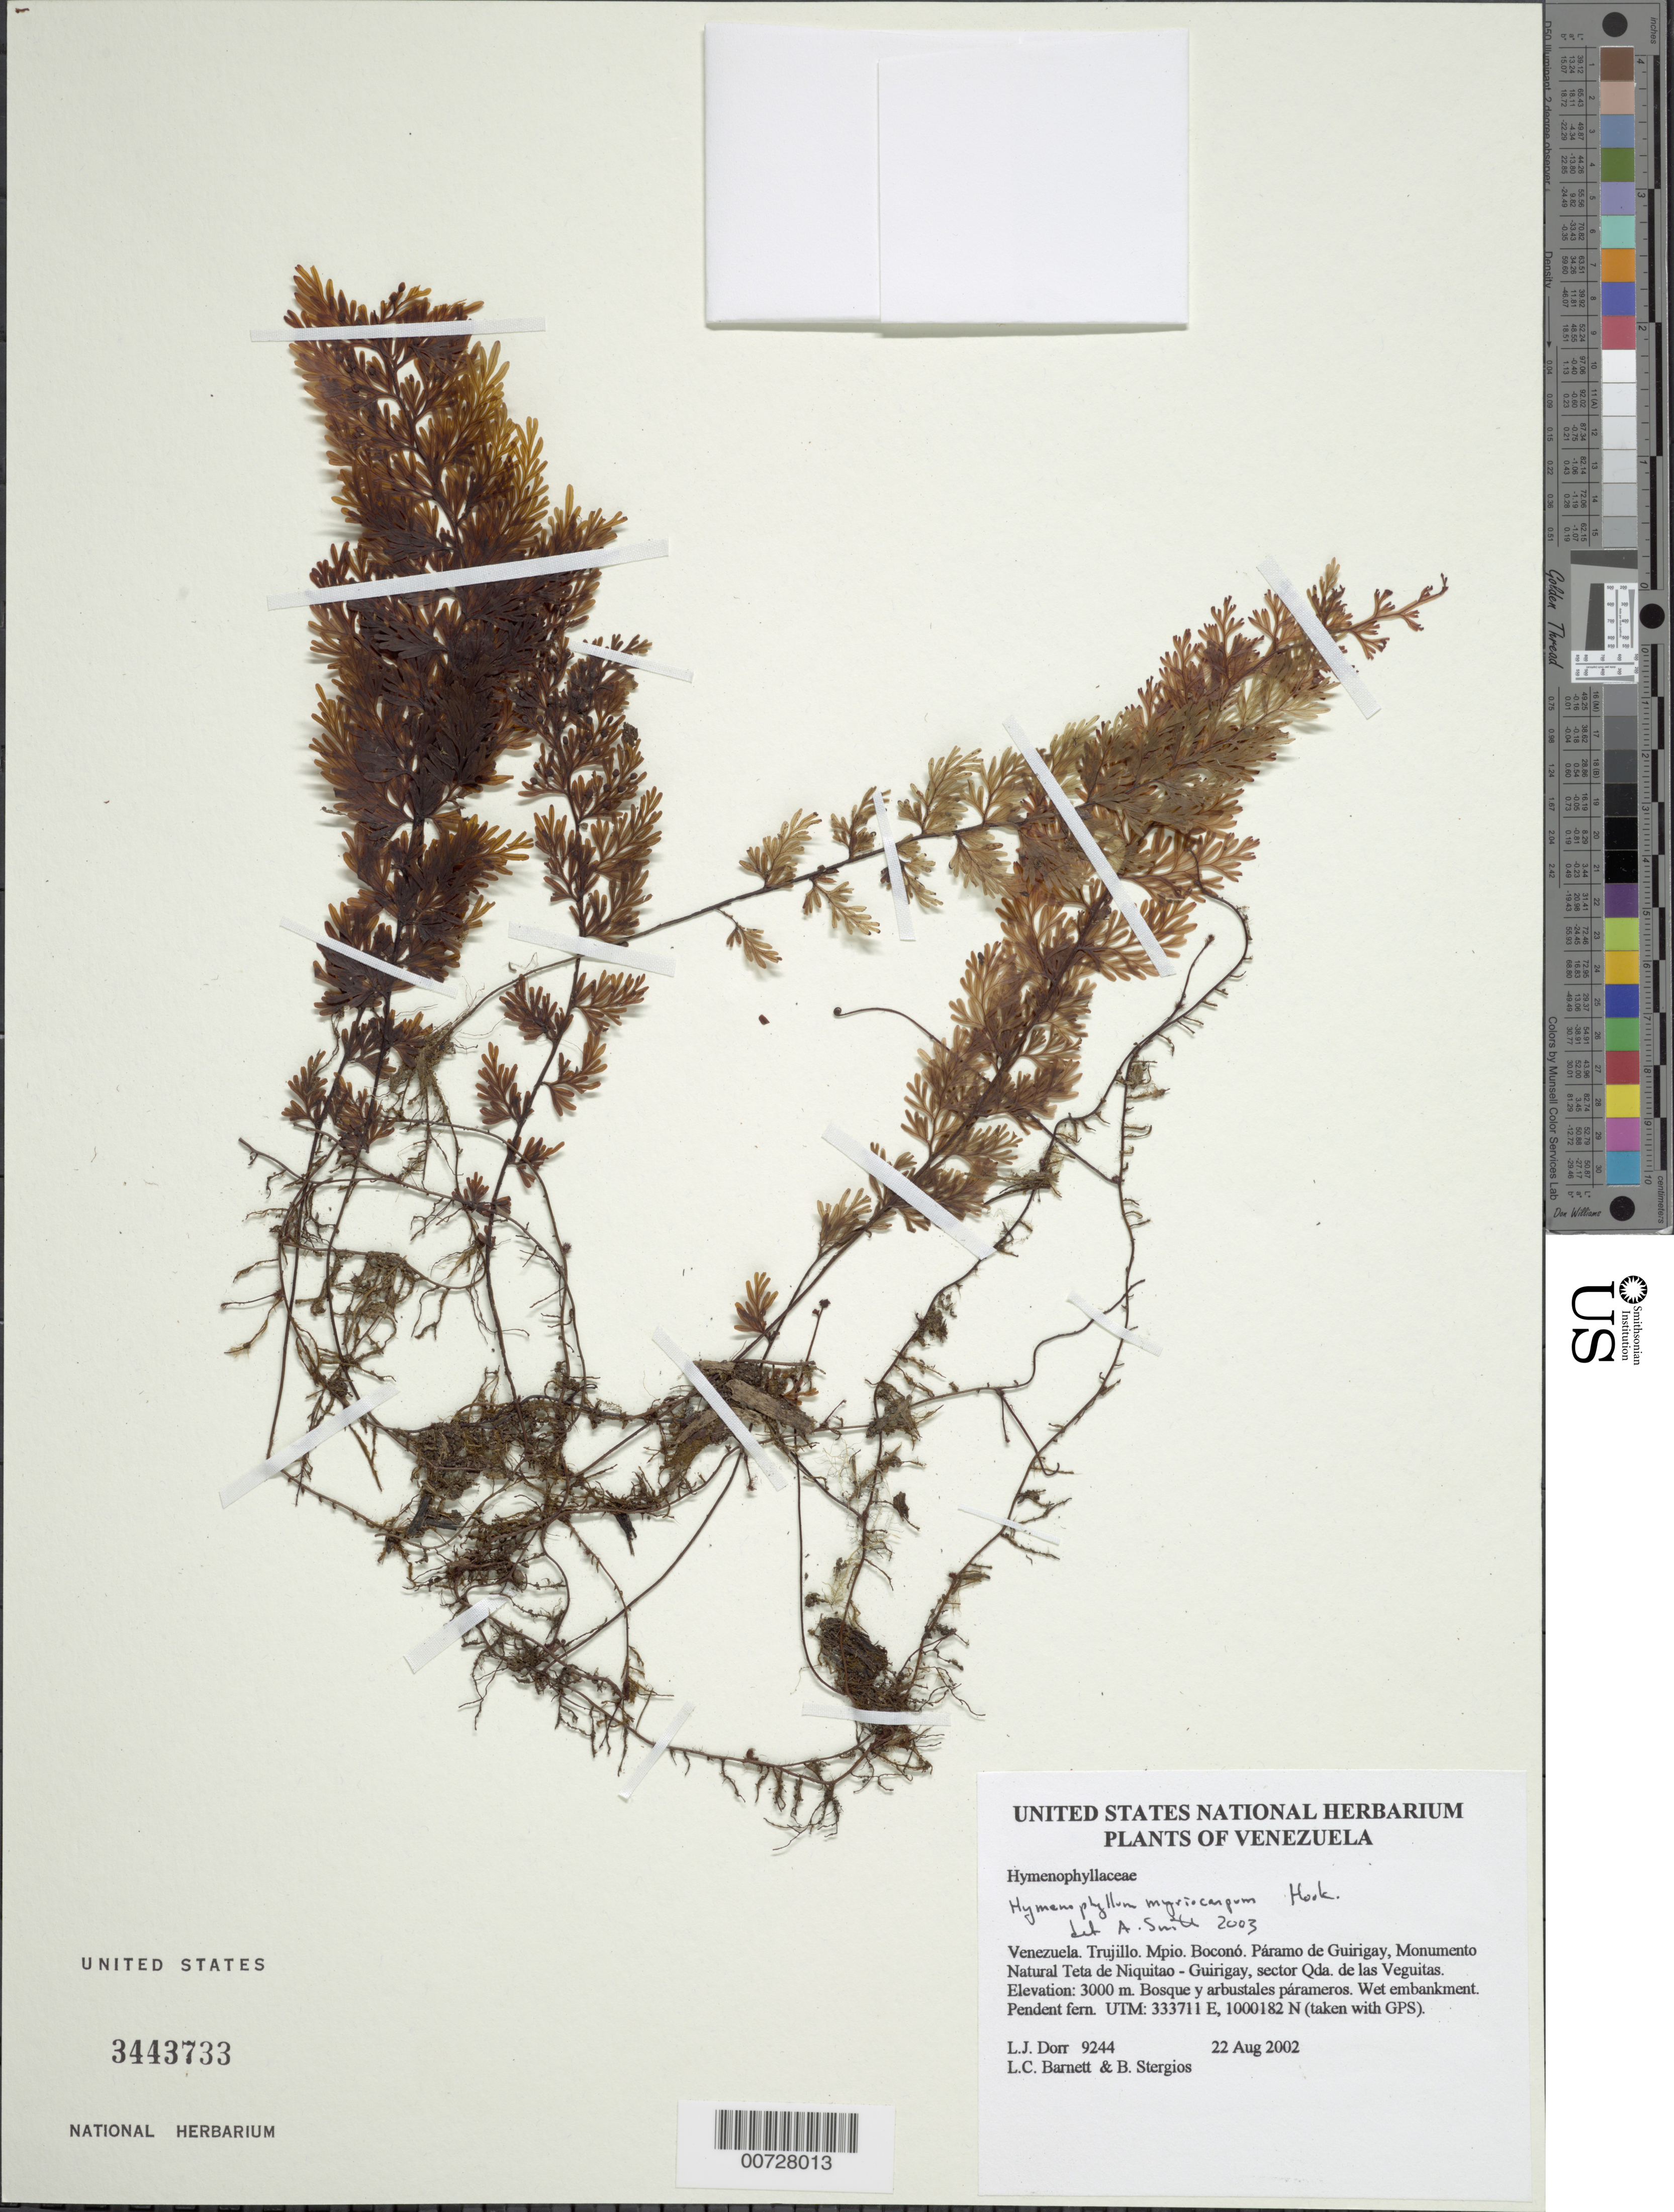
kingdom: Plantae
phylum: Tracheophyta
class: Polypodiopsida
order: Hymenophyllales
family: Hymenophyllaceae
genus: Hymenophyllum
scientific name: Hymenophyllum myriocarpum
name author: Hook.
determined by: Smith, Andrew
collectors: L. J. Dorr, L. C. Barnett & B. G. Stergios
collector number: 9244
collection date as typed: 22 Aug 2002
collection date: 2002-08-22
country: Venezuela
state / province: Trujillo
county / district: Boconó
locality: Páramo de Guirigay, Monumento Natural Teta de Niquitao - Guirigay, sector Las Veguitas.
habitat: Bosque y arbustales párameros. Wet embankment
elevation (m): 3000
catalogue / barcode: US 3443733